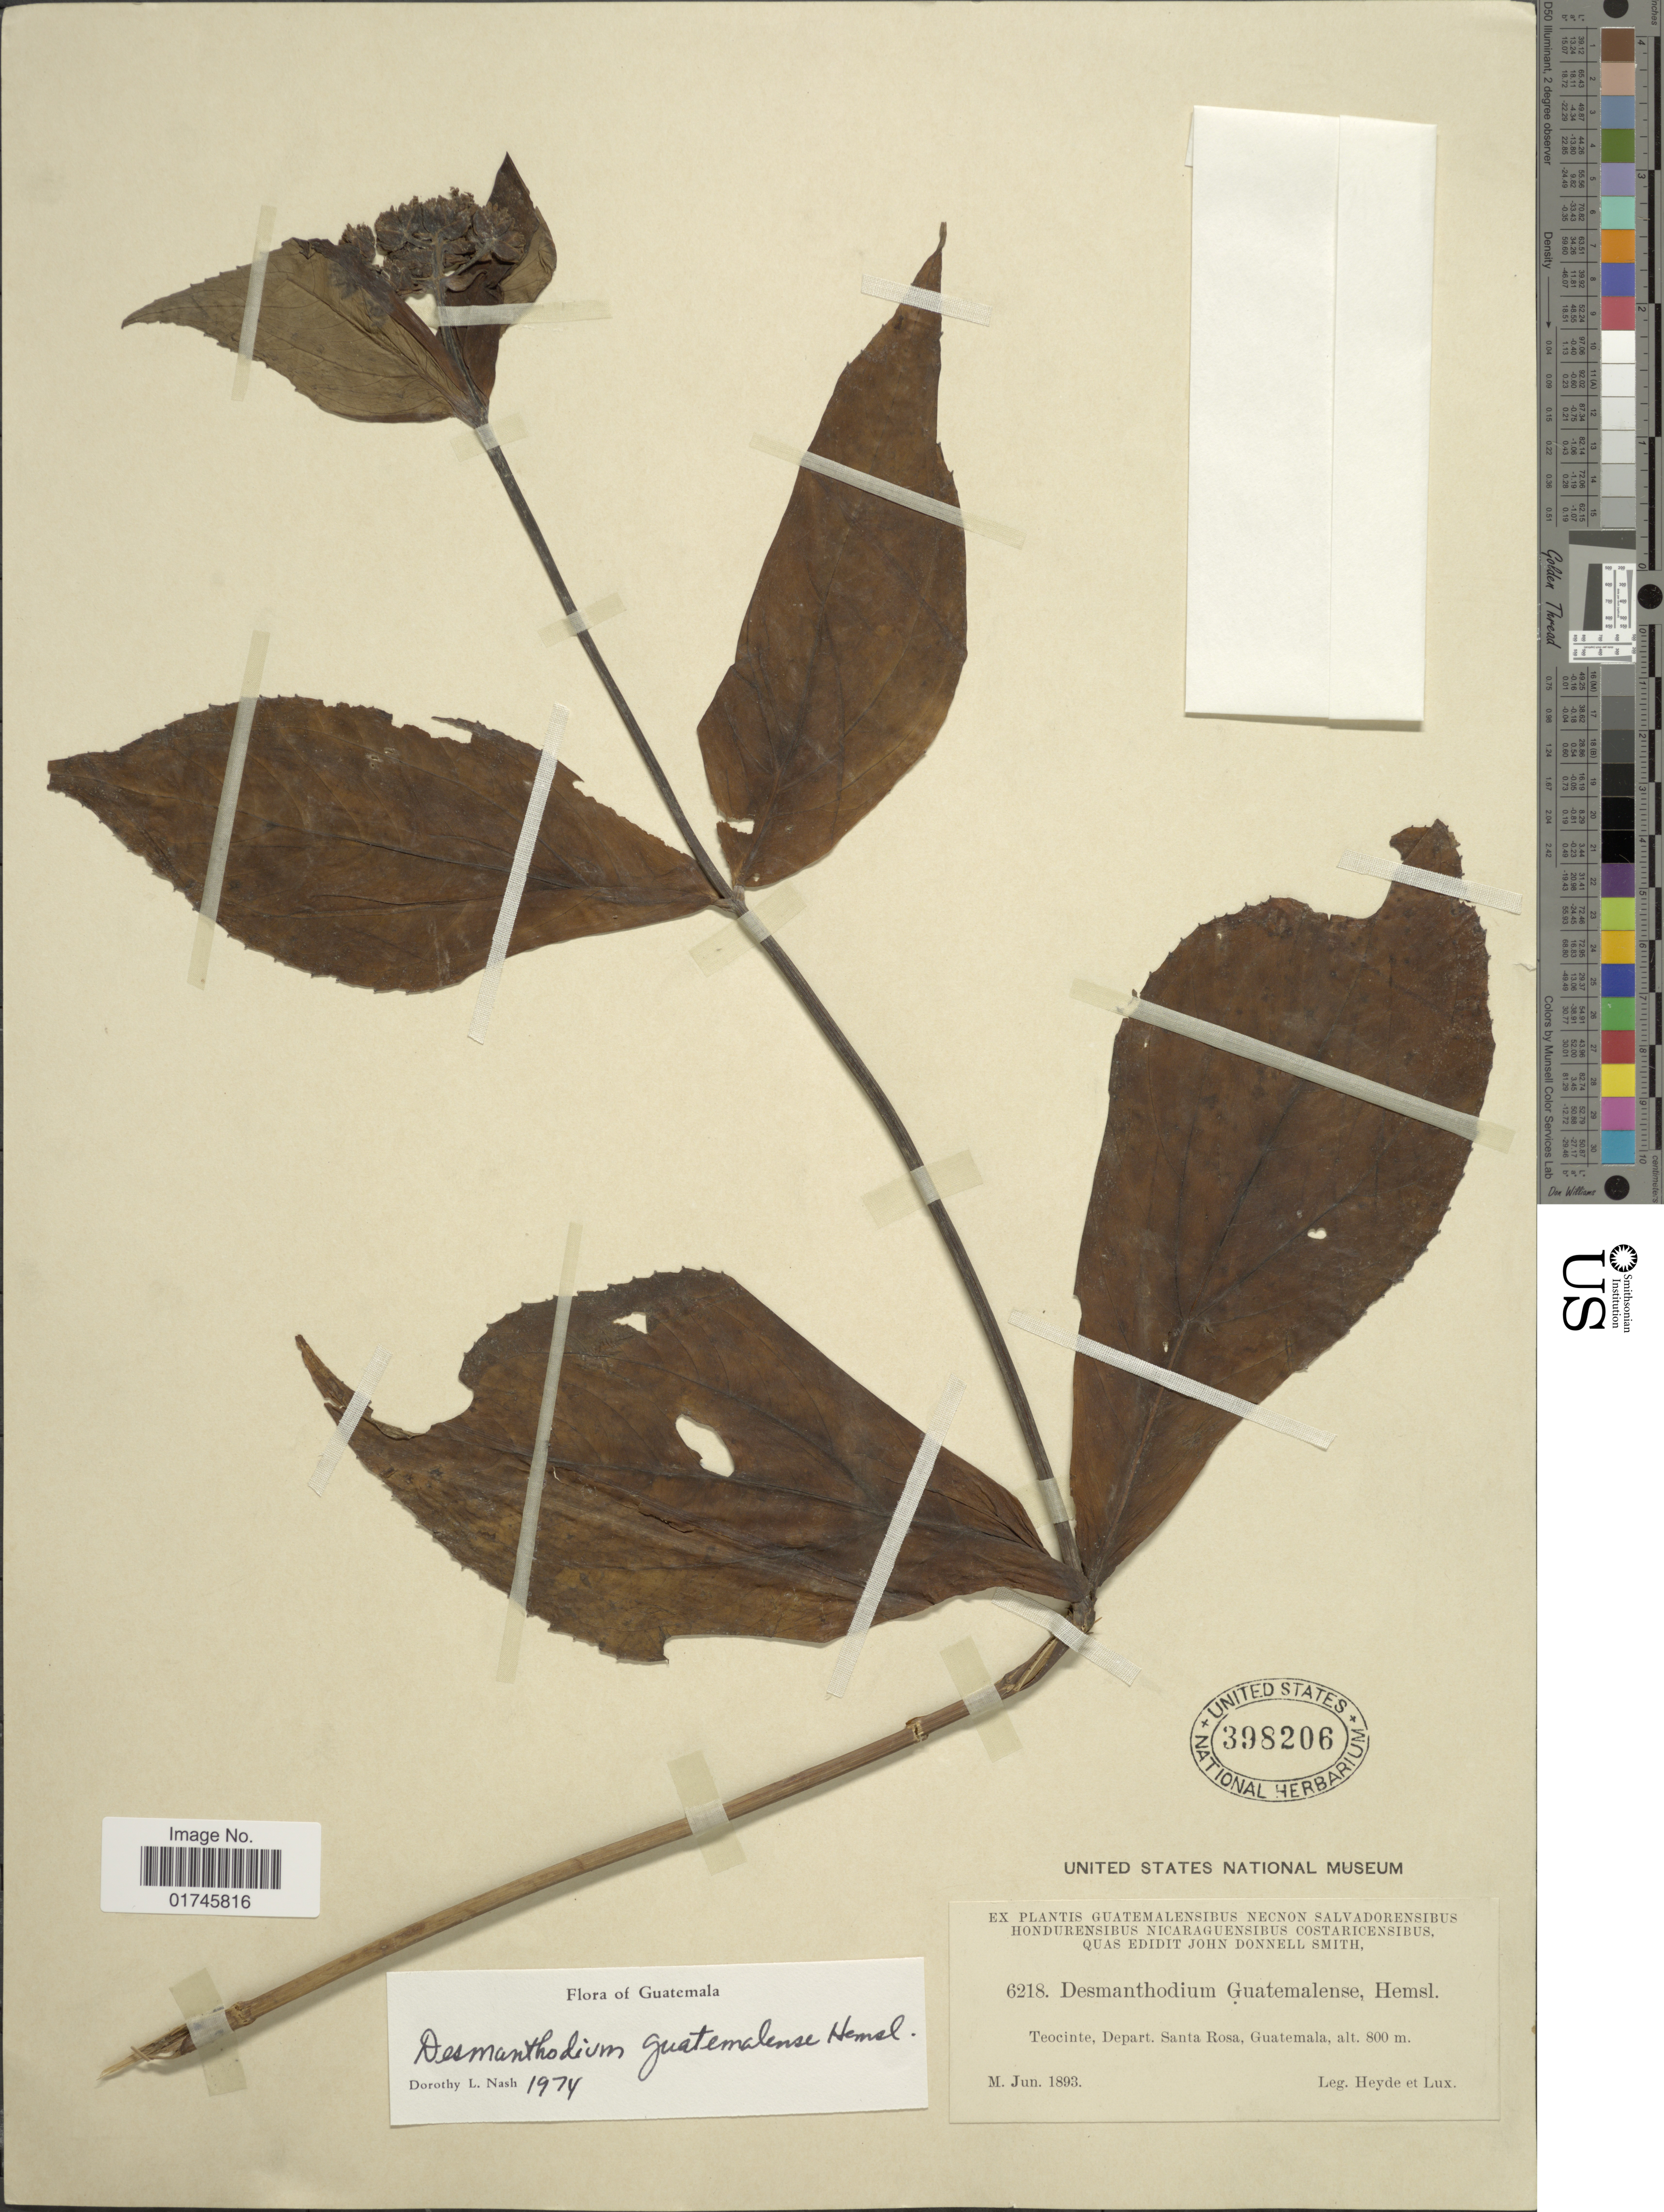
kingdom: Plantae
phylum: Tracheophyta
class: Magnoliopsida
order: Asterales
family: Asteraceae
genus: Desmanthodium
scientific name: Desmanthodium guatamalense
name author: Hemsl.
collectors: Heyde & Lux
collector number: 6218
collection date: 1893-06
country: Guatemala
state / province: Santa Rosa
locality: Teocinte, Depart. Santa Rosa, Guatemala.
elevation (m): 800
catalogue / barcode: US 398206